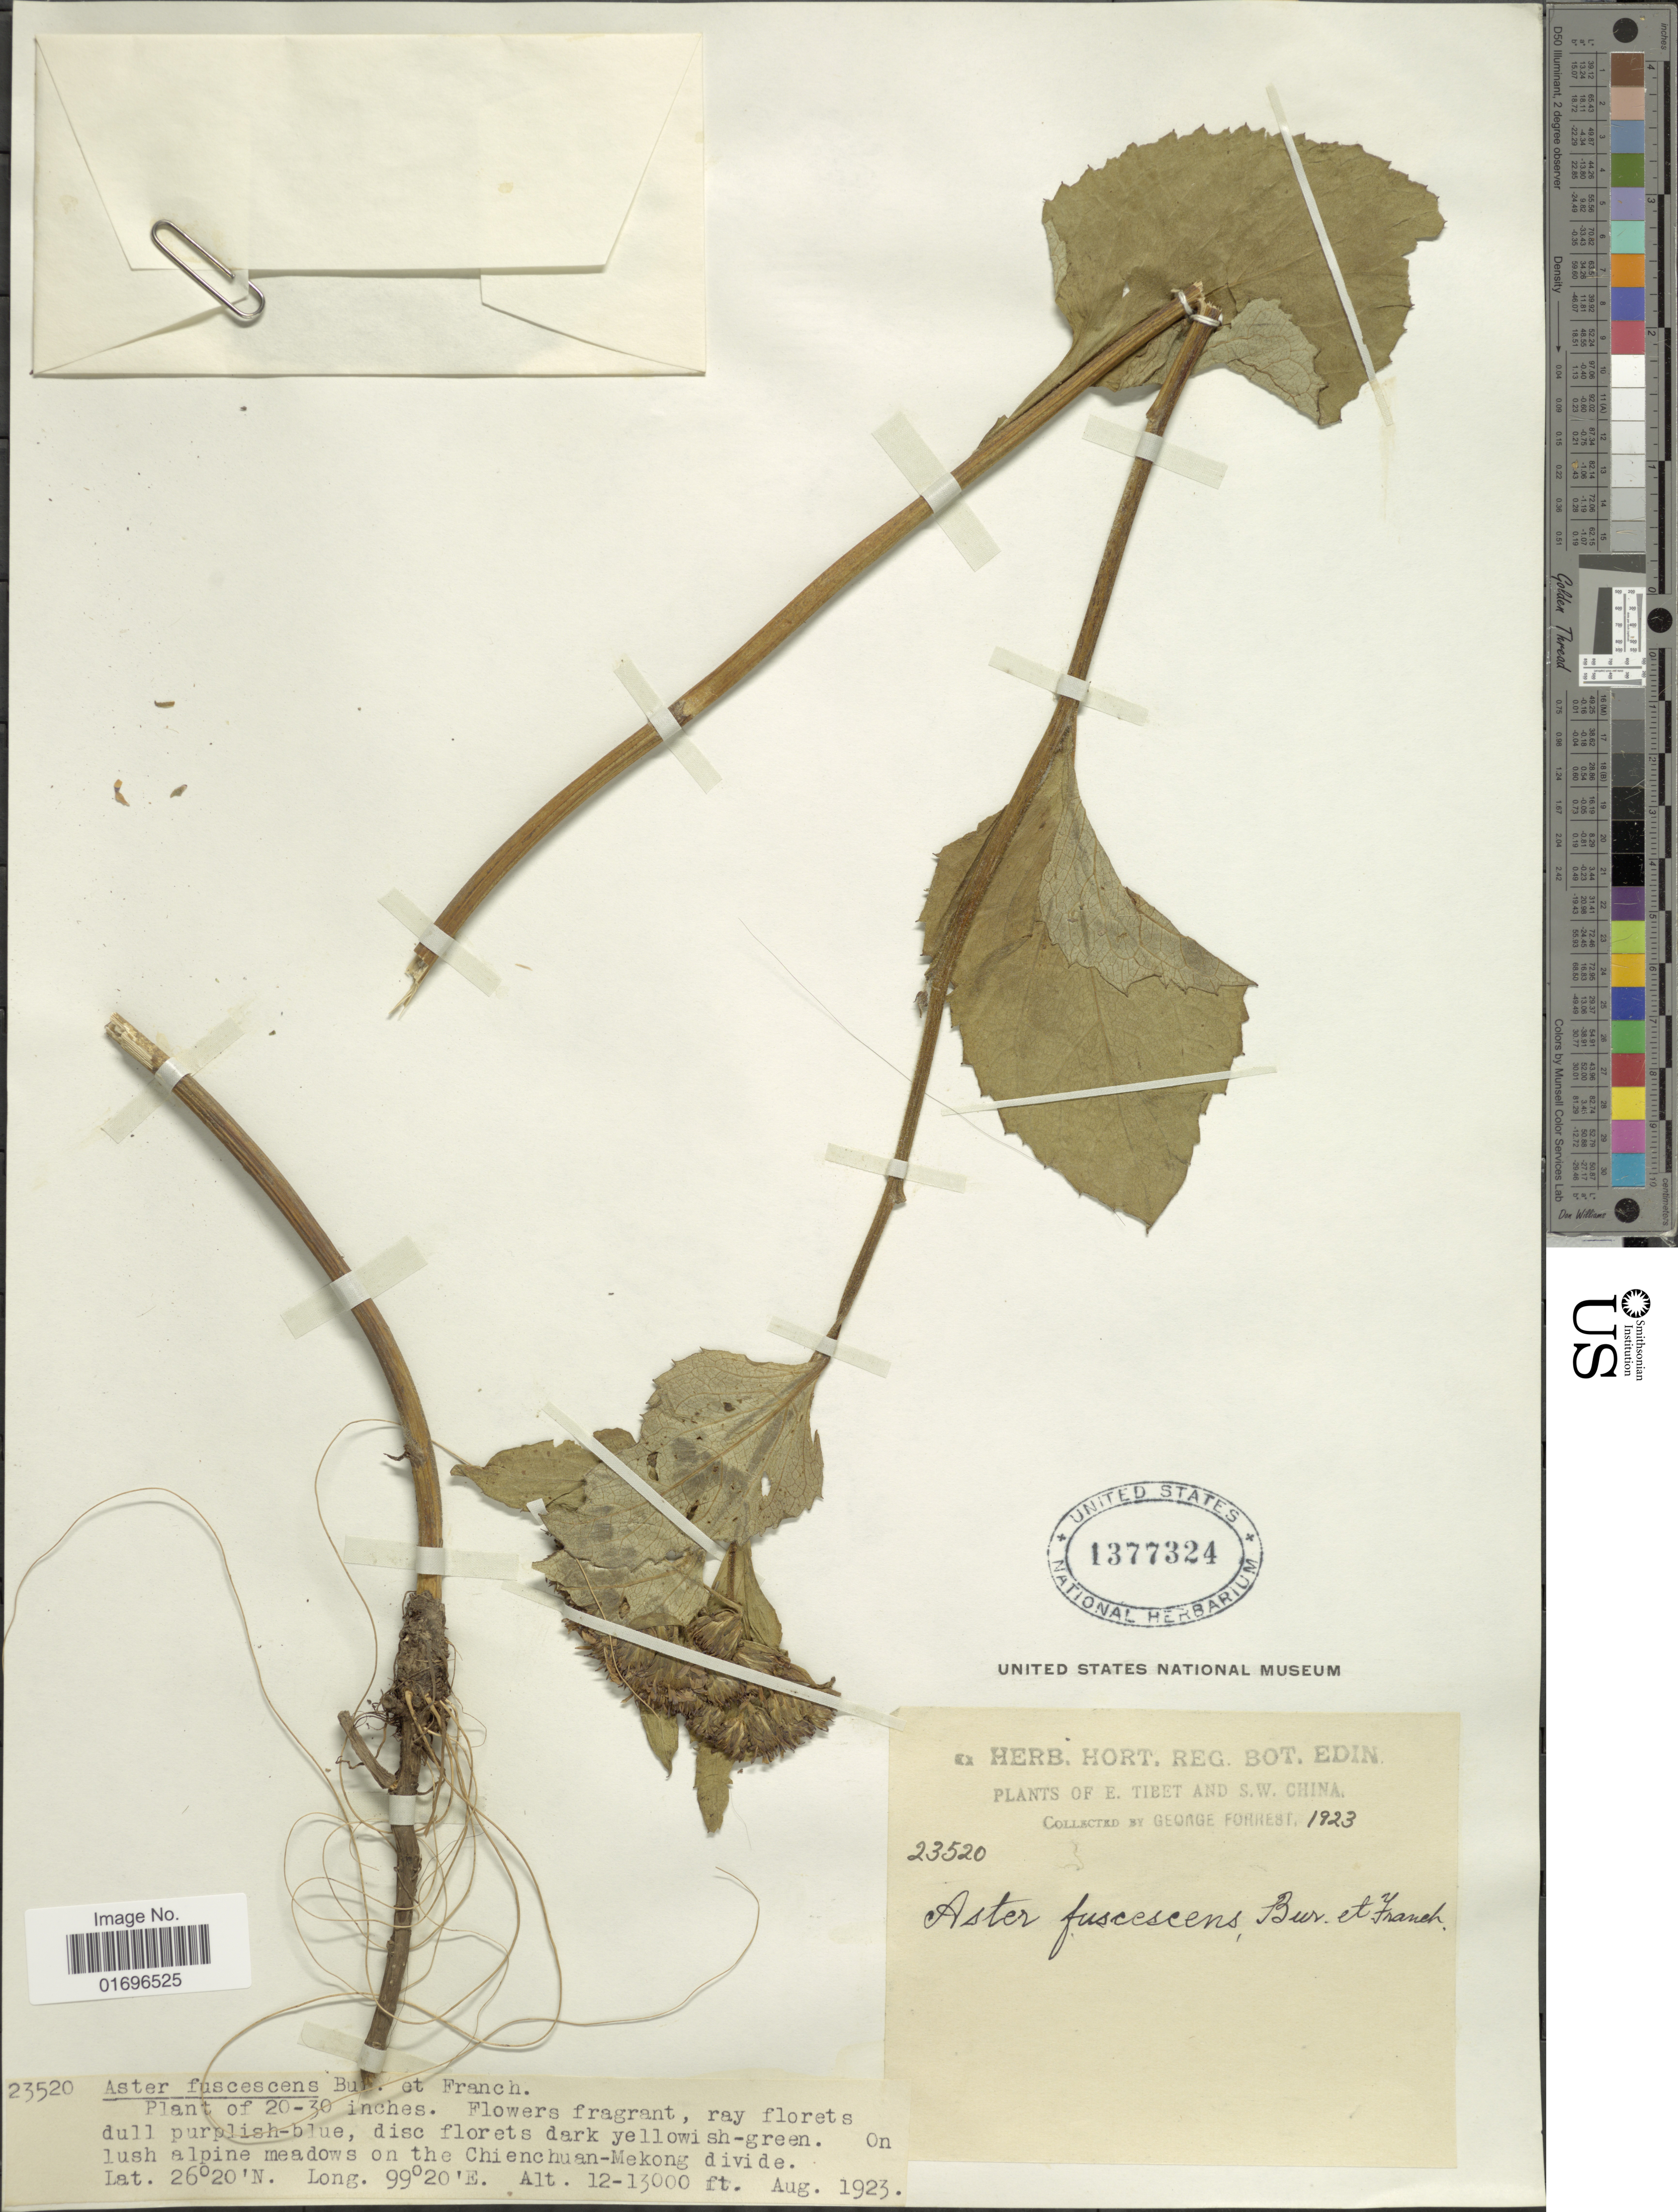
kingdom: Plantae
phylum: Tracheophyta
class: Magnoliopsida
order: Asterales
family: Asteraceae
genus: Aster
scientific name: Aster fuscescens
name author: Bureau & Franch.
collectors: G. Forrest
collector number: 23520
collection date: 1923-08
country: China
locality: E. Tibet and S.W. China. On lush alpine meadows on the Chienchuan-Mekong divide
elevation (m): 3658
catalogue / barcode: US 1377324